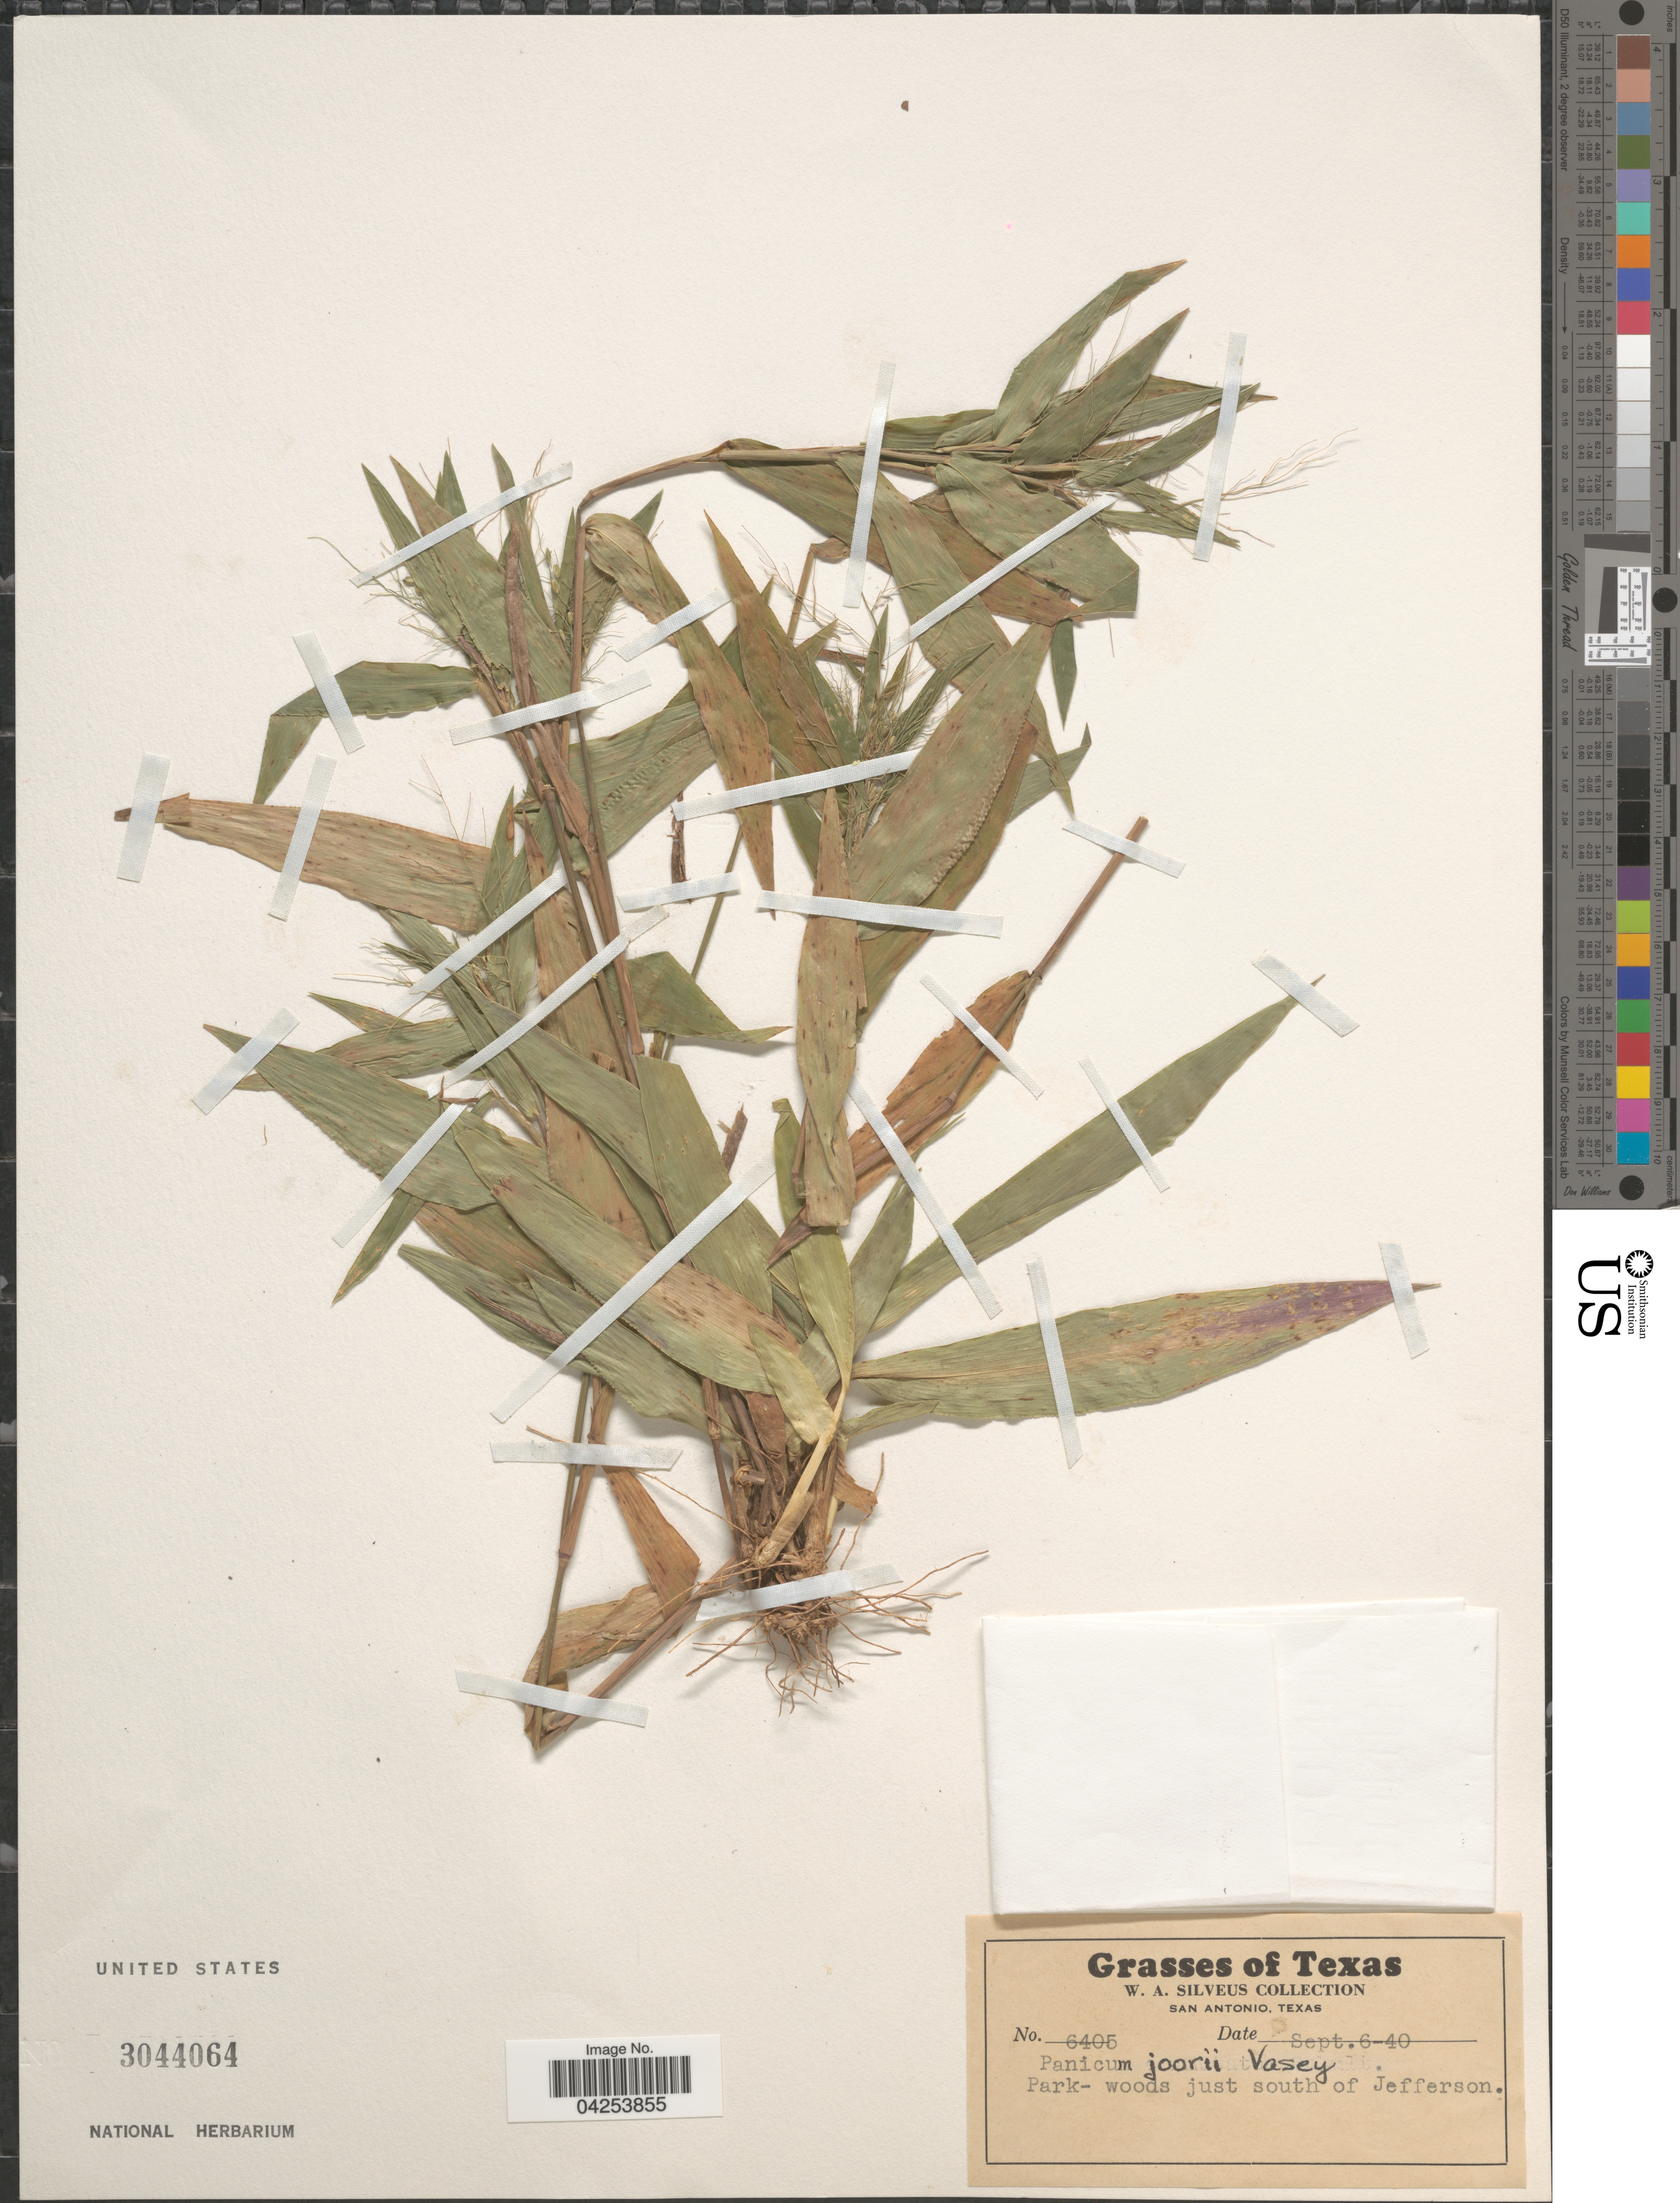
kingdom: Plantae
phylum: Tracheophyta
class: Liliopsida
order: Poales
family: Poaceae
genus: Dichanthelium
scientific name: Dichanthelium commutatum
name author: (Schult.) Gould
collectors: W. Silveus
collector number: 6405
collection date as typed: Transcribed d/m/y: 6/9/40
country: United States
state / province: Texas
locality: Park- woods just south of Jefferson.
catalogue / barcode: US 3044064